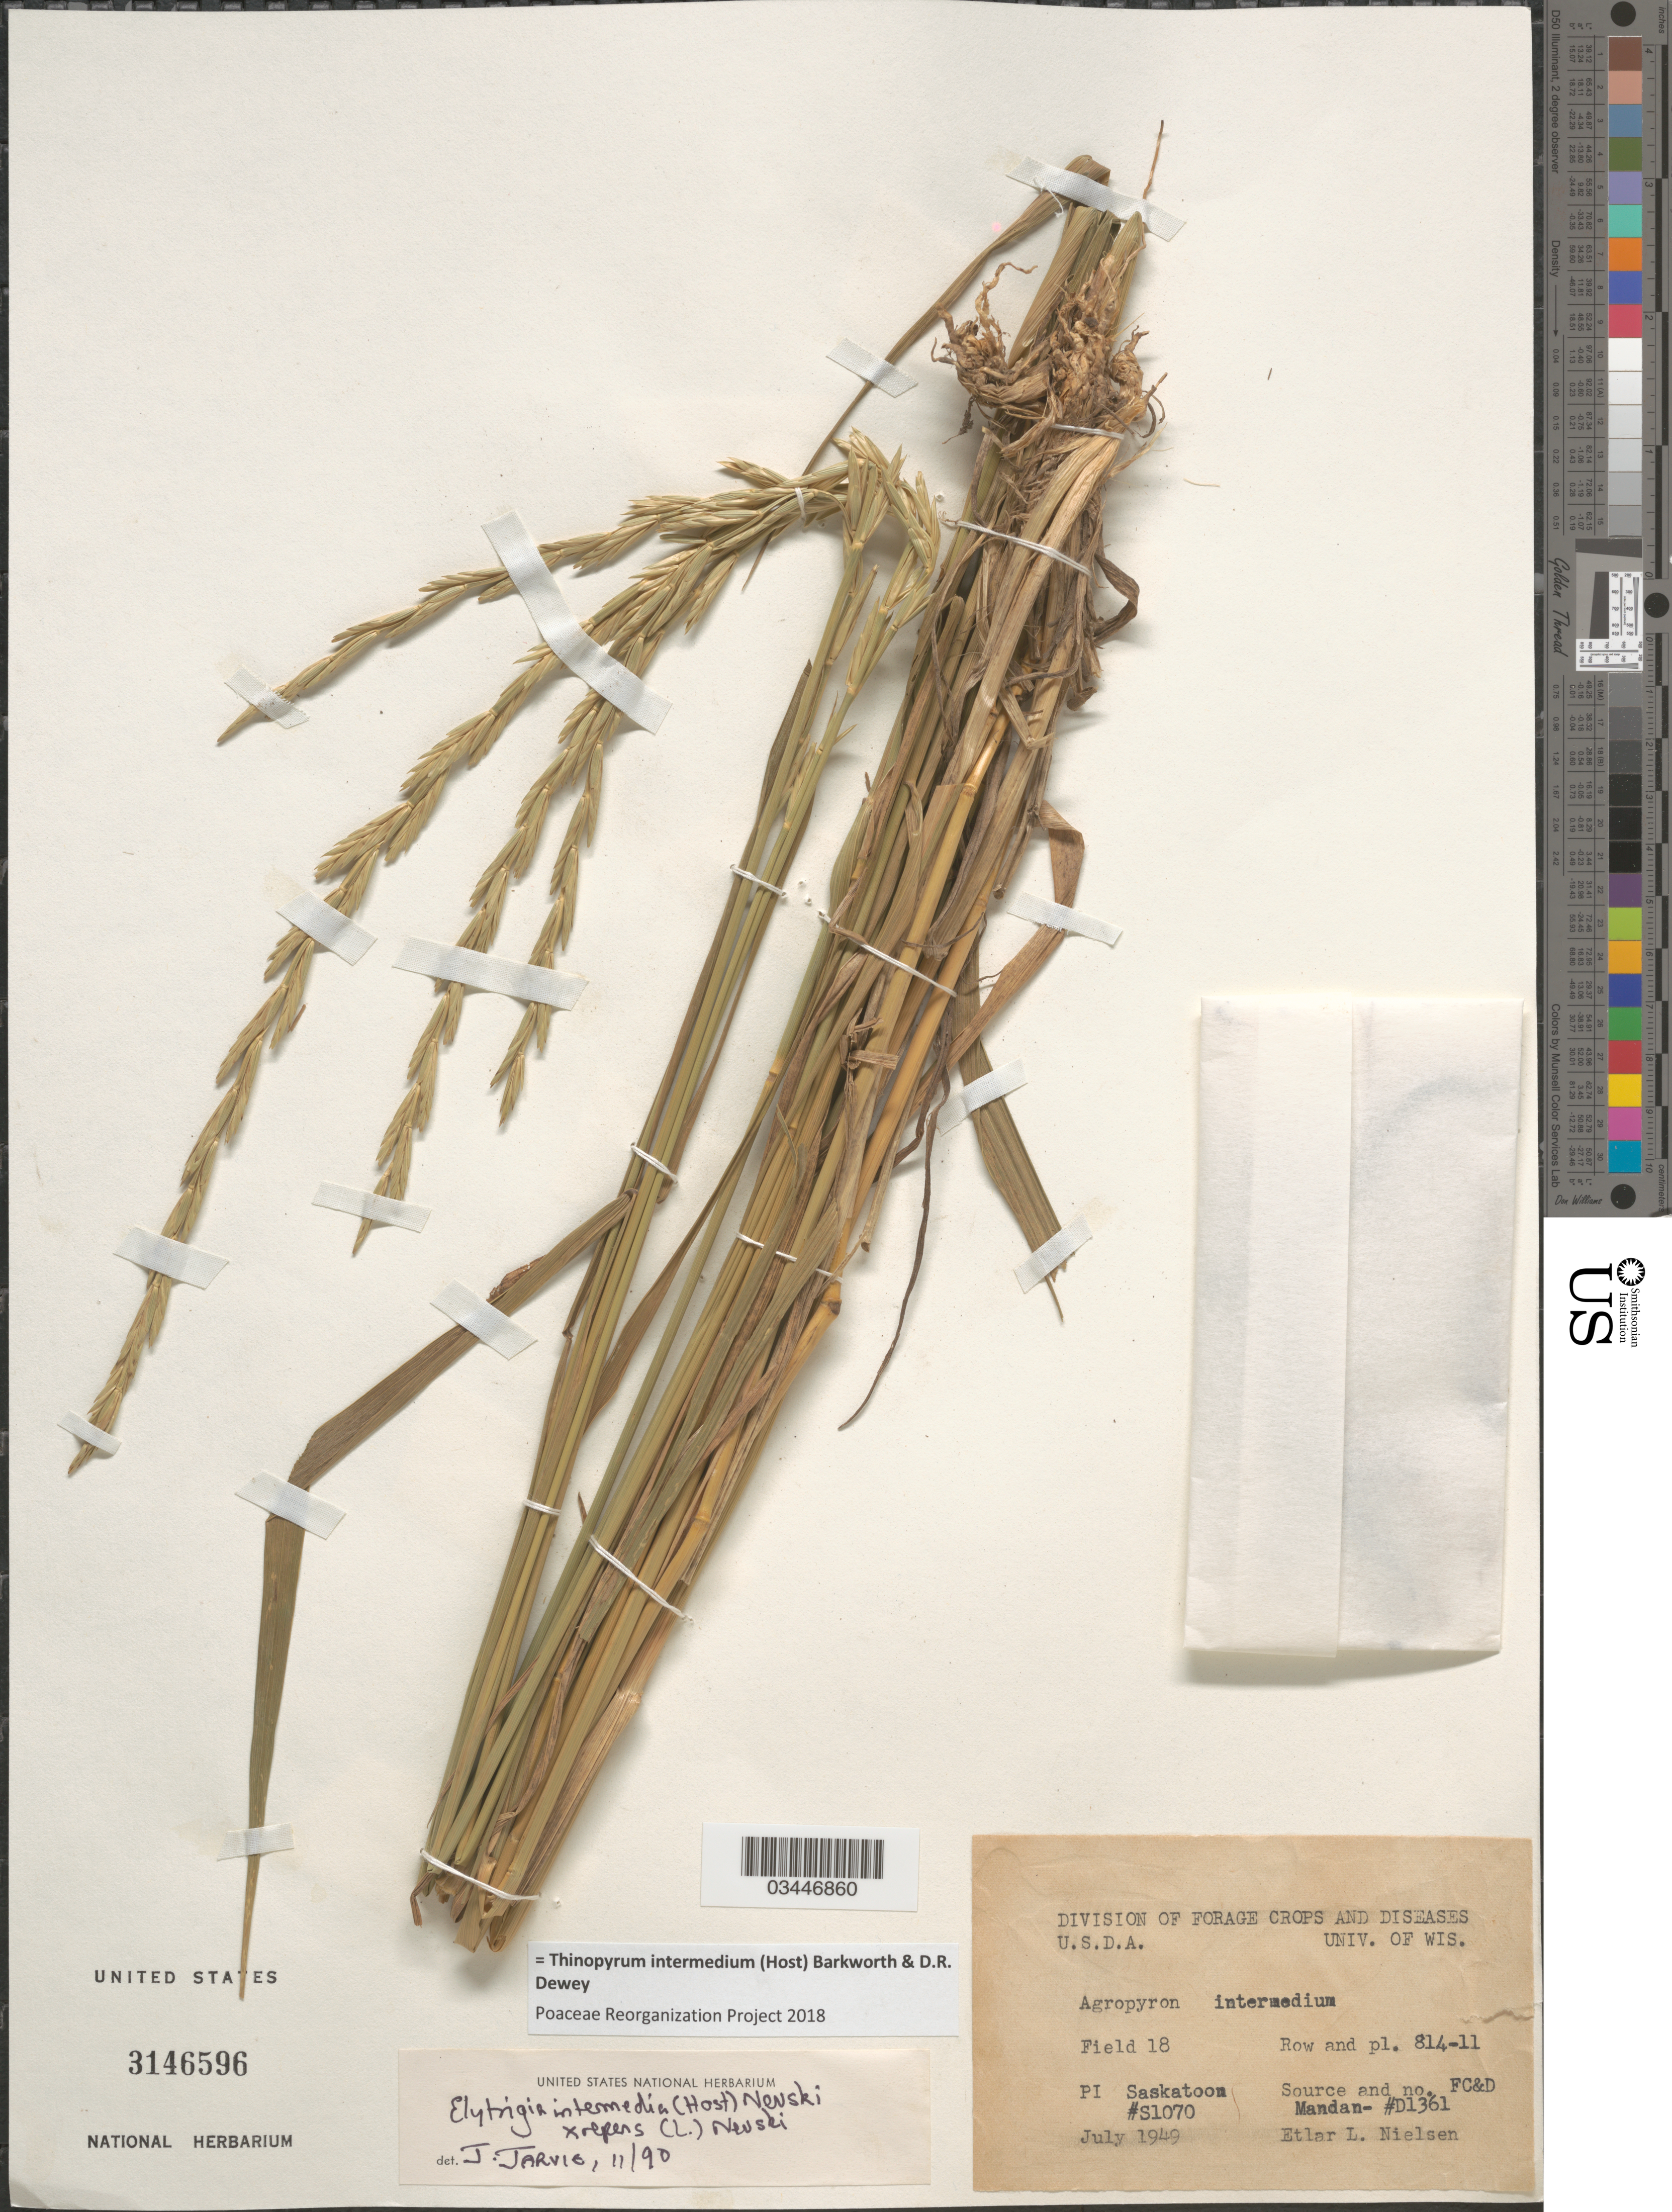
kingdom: Plantae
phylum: Tracheophyta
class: Liliopsida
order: Poales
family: Poaceae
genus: Aegilops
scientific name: Aegilops sp.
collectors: E. L. Nielsen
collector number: S1070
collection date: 1949-07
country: Canada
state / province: Saskatchewan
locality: Field 18 Row and pl. 814-11. Saskatoon.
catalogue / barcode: US 3146596